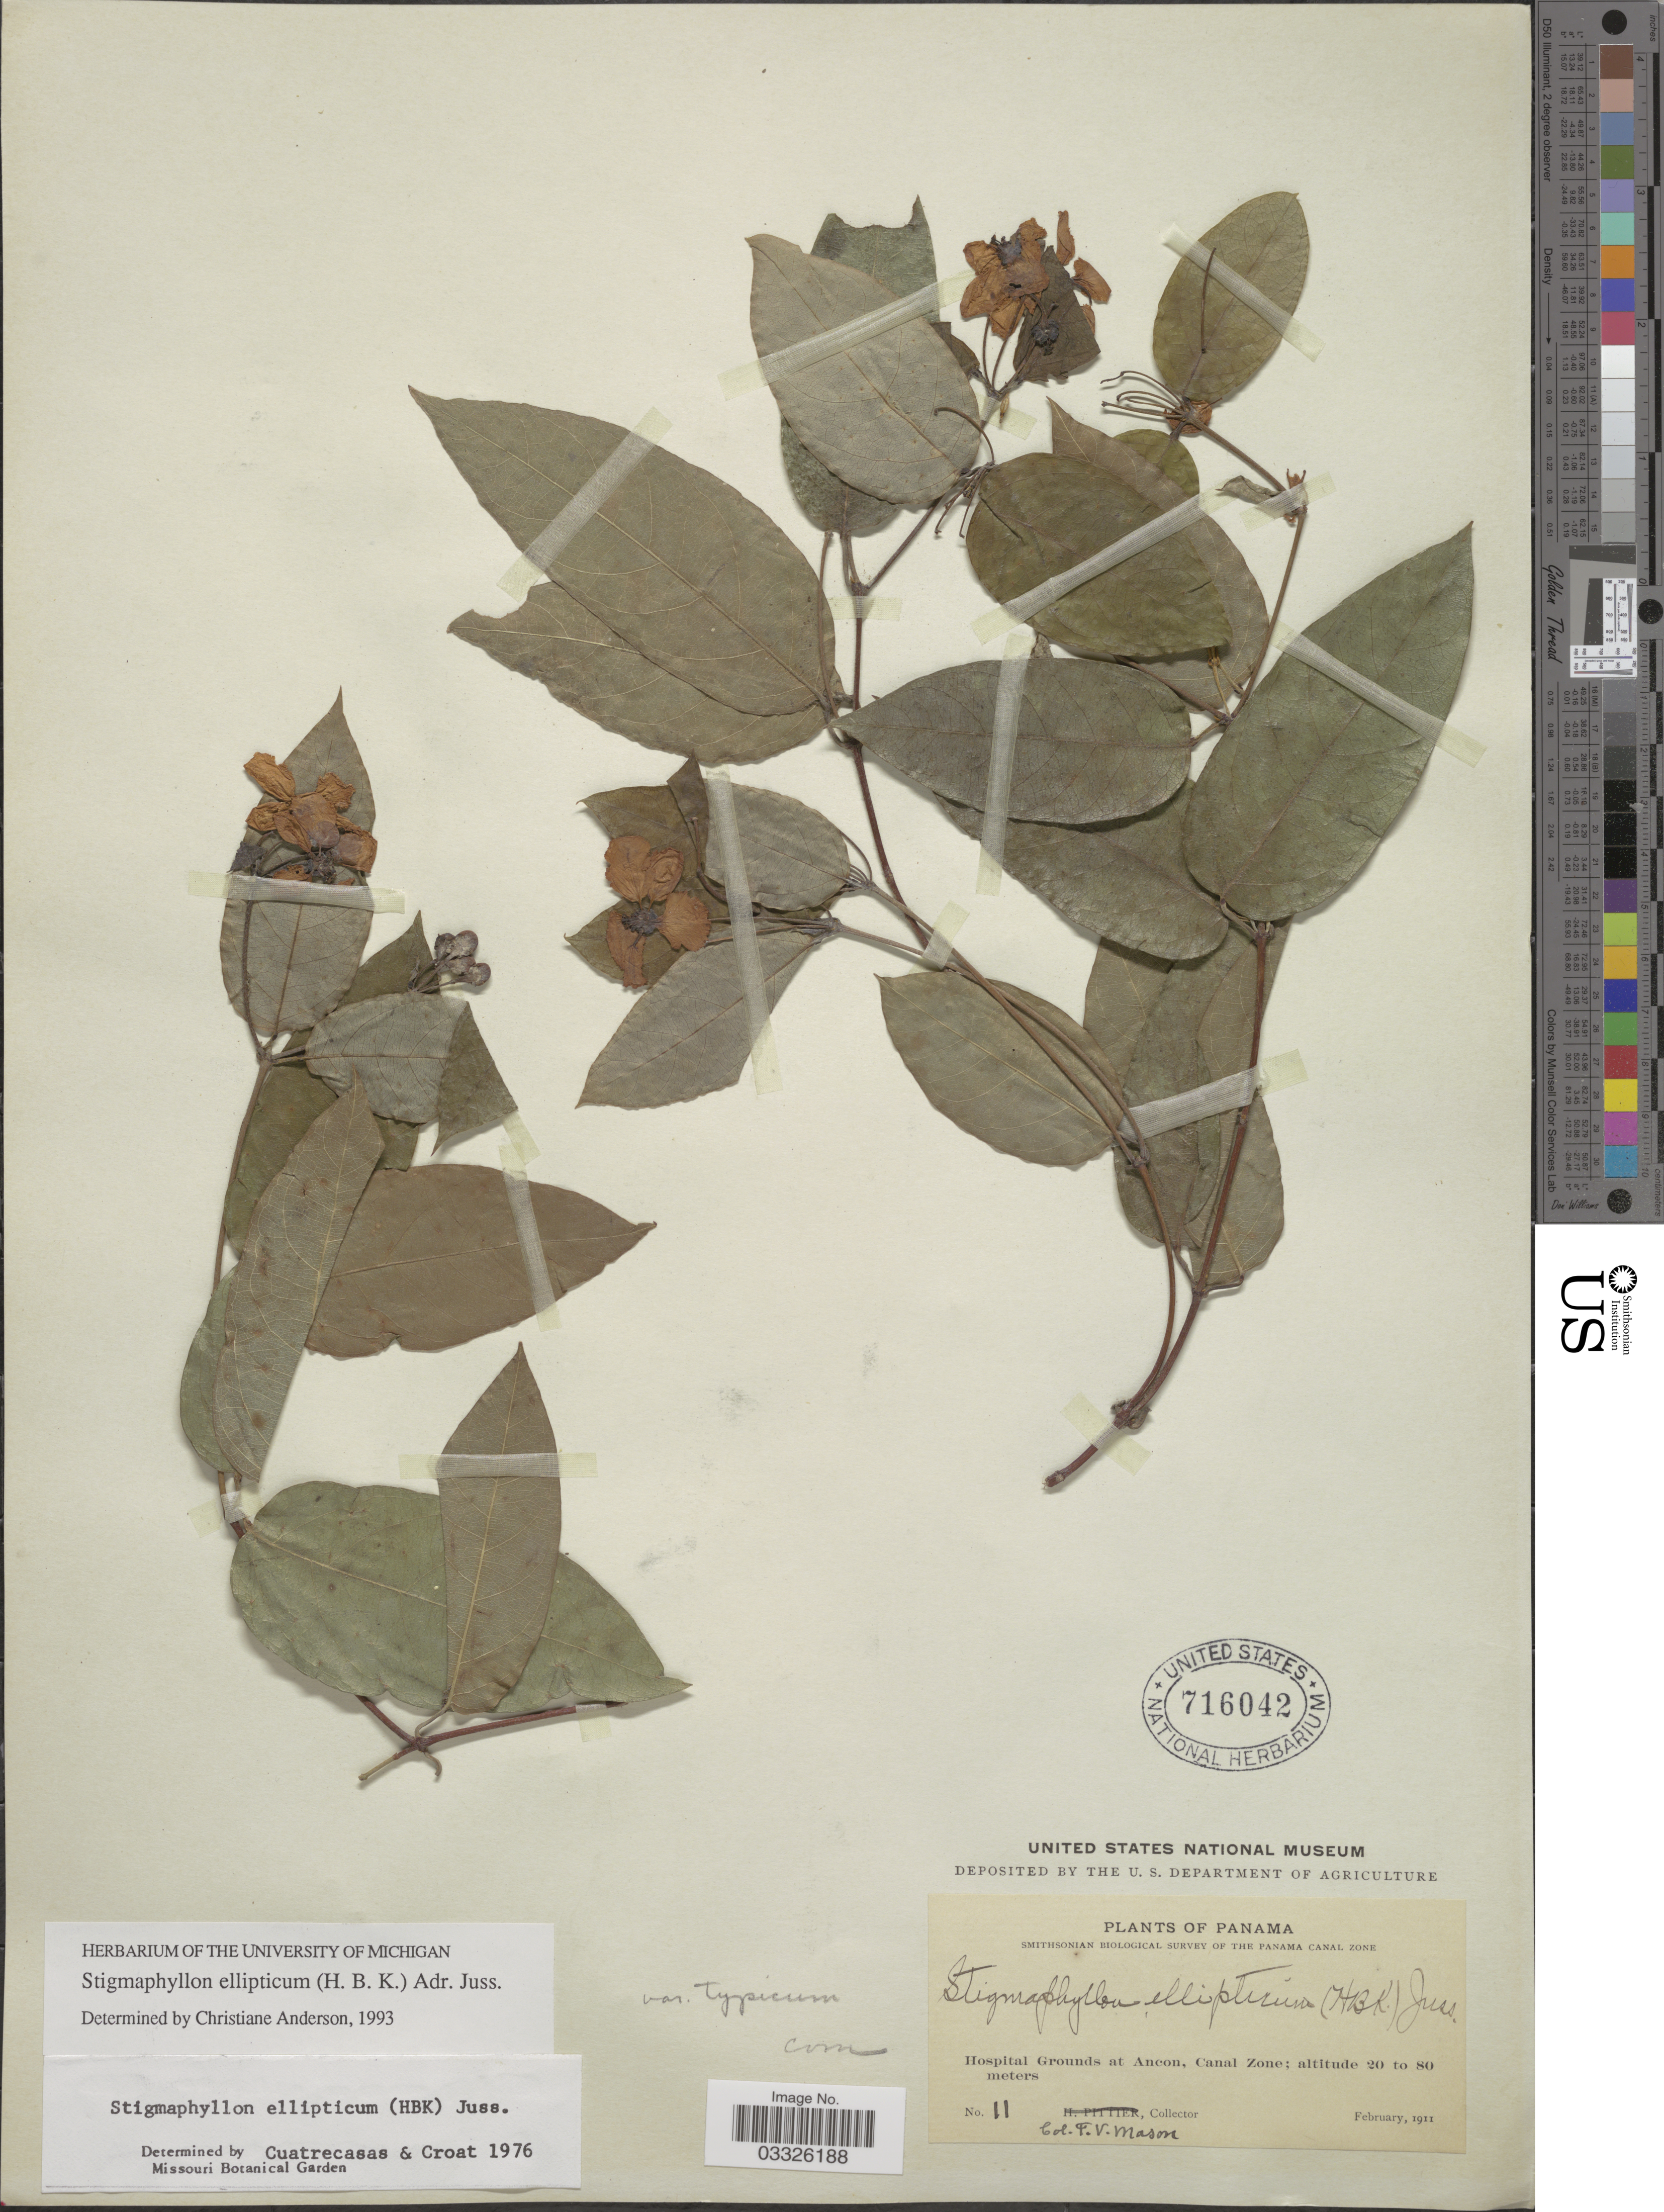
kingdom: Plantae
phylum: Tracheophyta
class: Magnoliopsida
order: Malpighiales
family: Malpighiaceae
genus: Stigmaphyllon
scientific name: Stigmaphyllon ellipticum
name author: (Kunth) A. Juss.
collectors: F. Mason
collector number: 11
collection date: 1911-02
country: Panama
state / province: Colón / Panamá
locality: Hospital Grounds at Ancon, Canal Zone.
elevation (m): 20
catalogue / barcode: US 716042